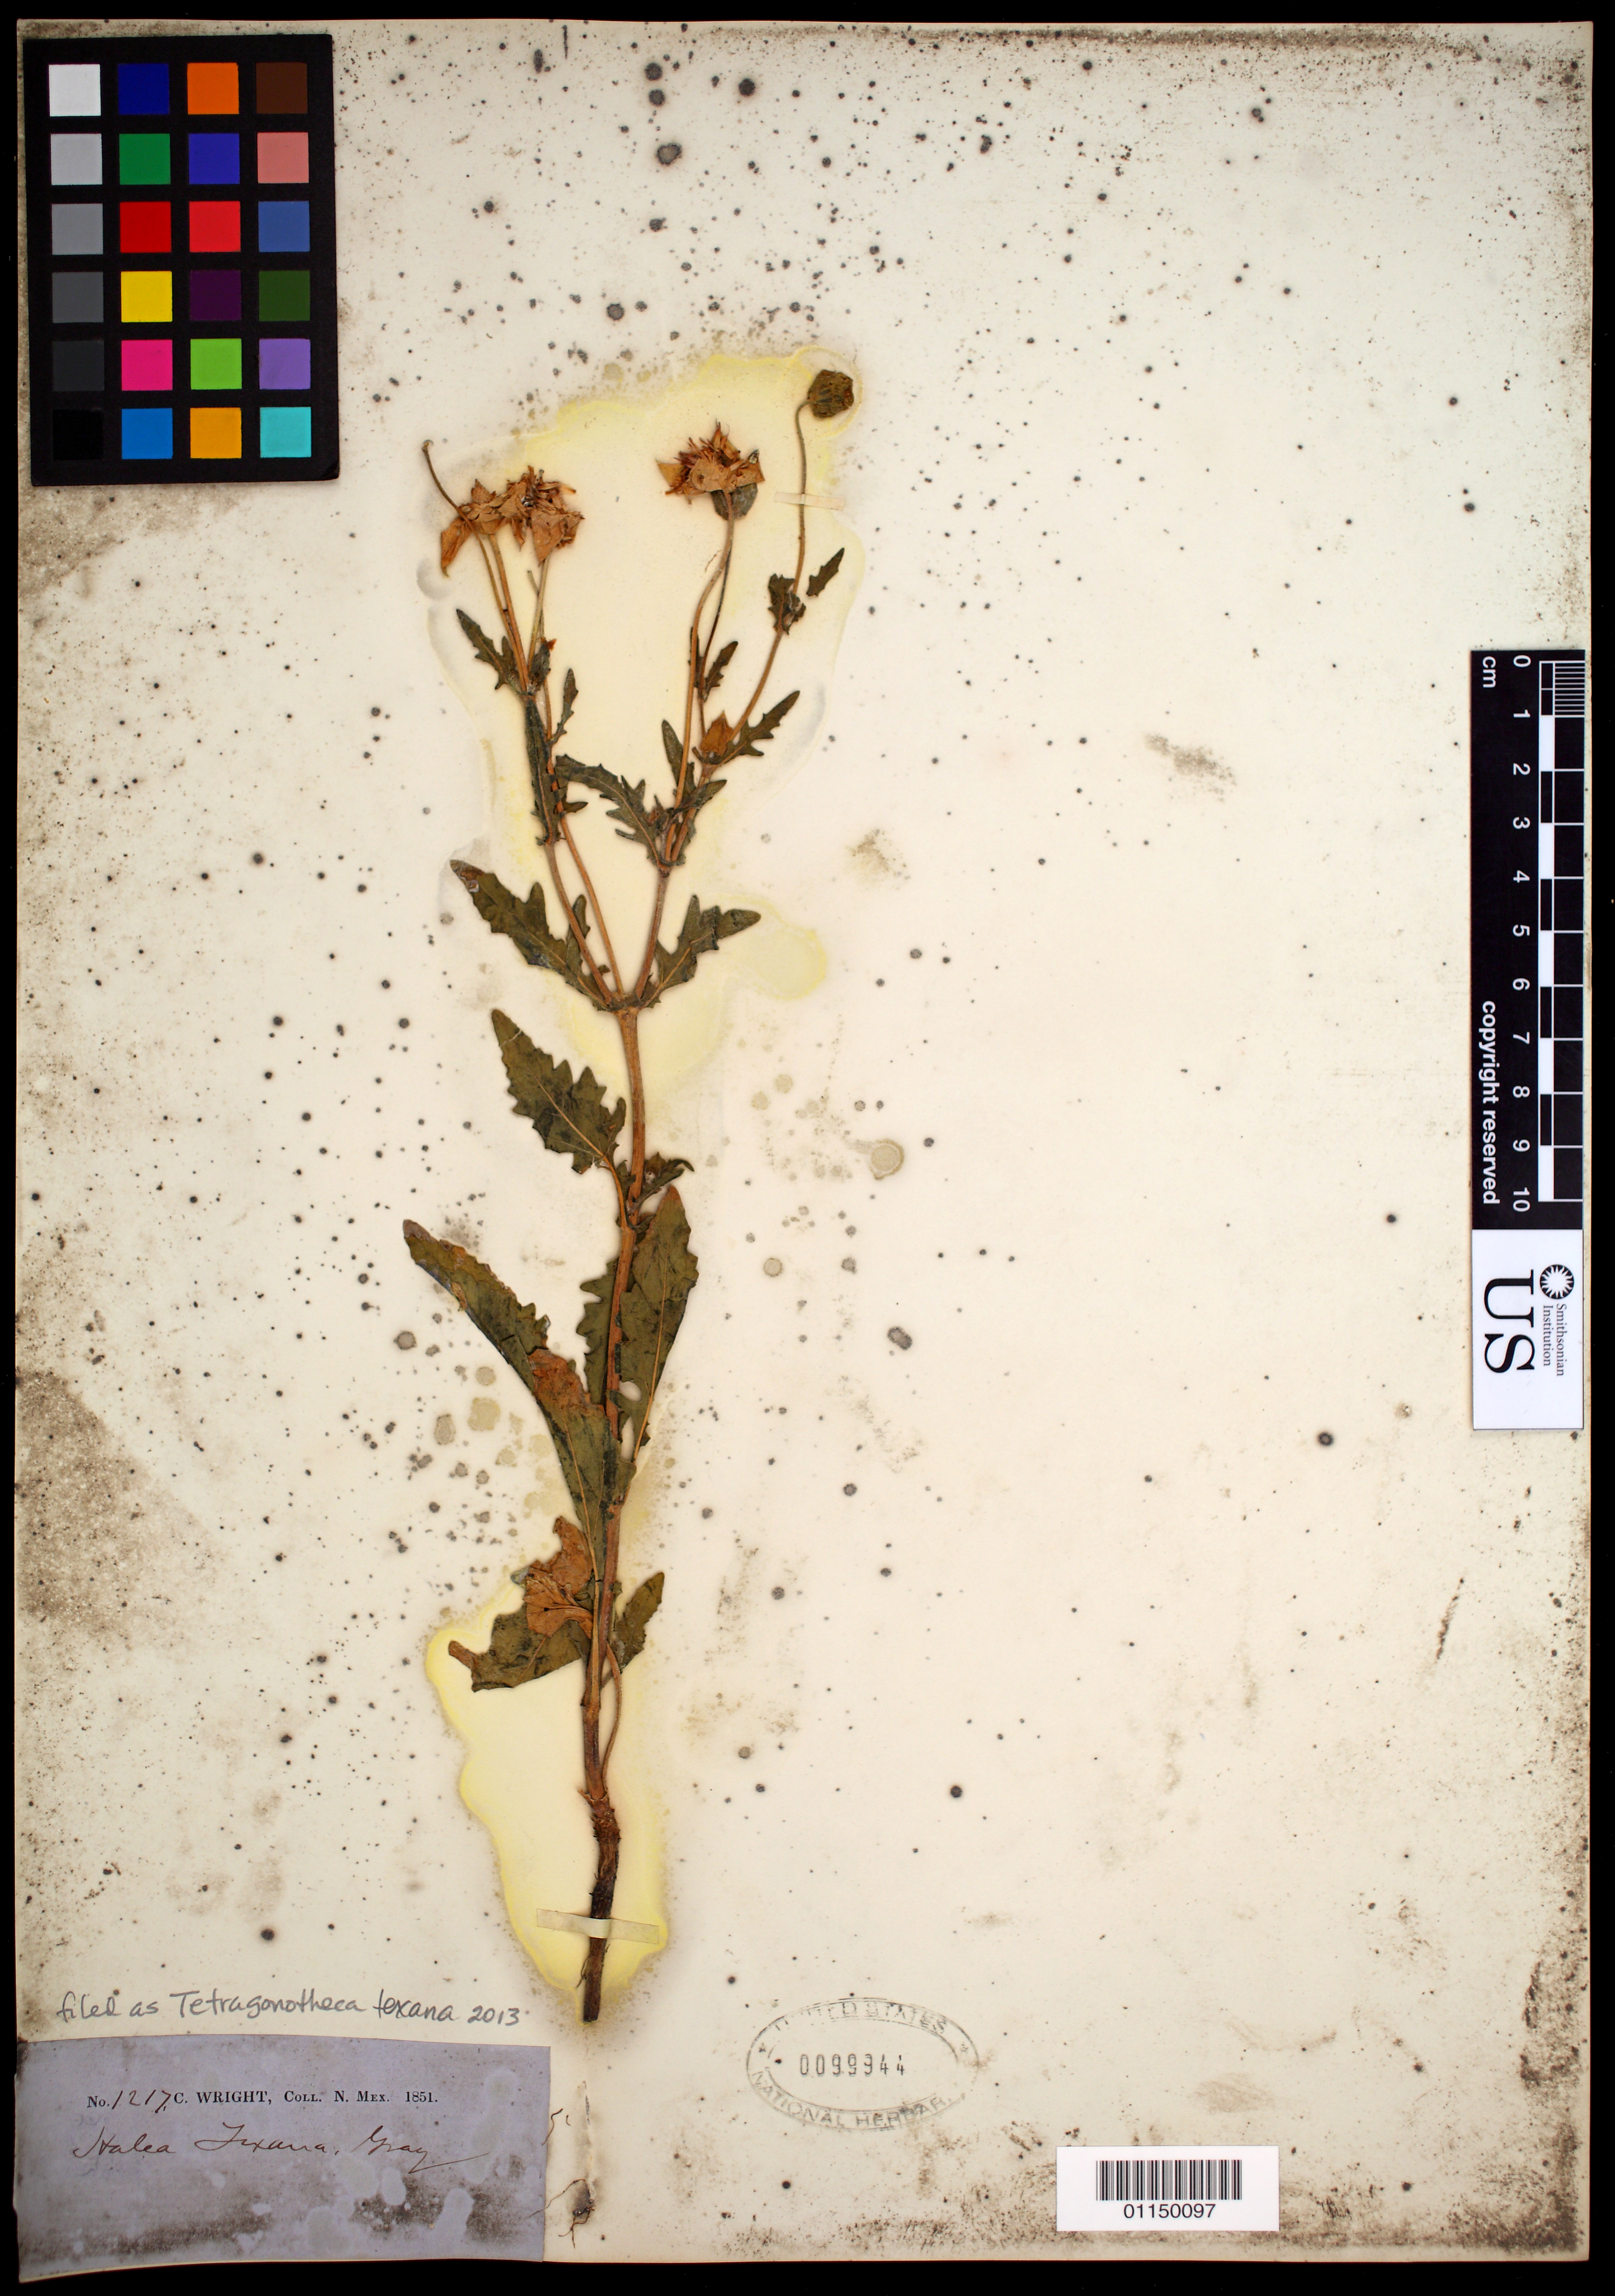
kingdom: Plantae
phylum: Tracheophyta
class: Magnoliopsida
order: Asterales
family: Asteraceae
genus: Tetragonotheca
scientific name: Tetragonotheca texana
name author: A. Gray & Engelm.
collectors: C. Wright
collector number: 1217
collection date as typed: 1851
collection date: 1851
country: United States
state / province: New Mexico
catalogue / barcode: US 99944